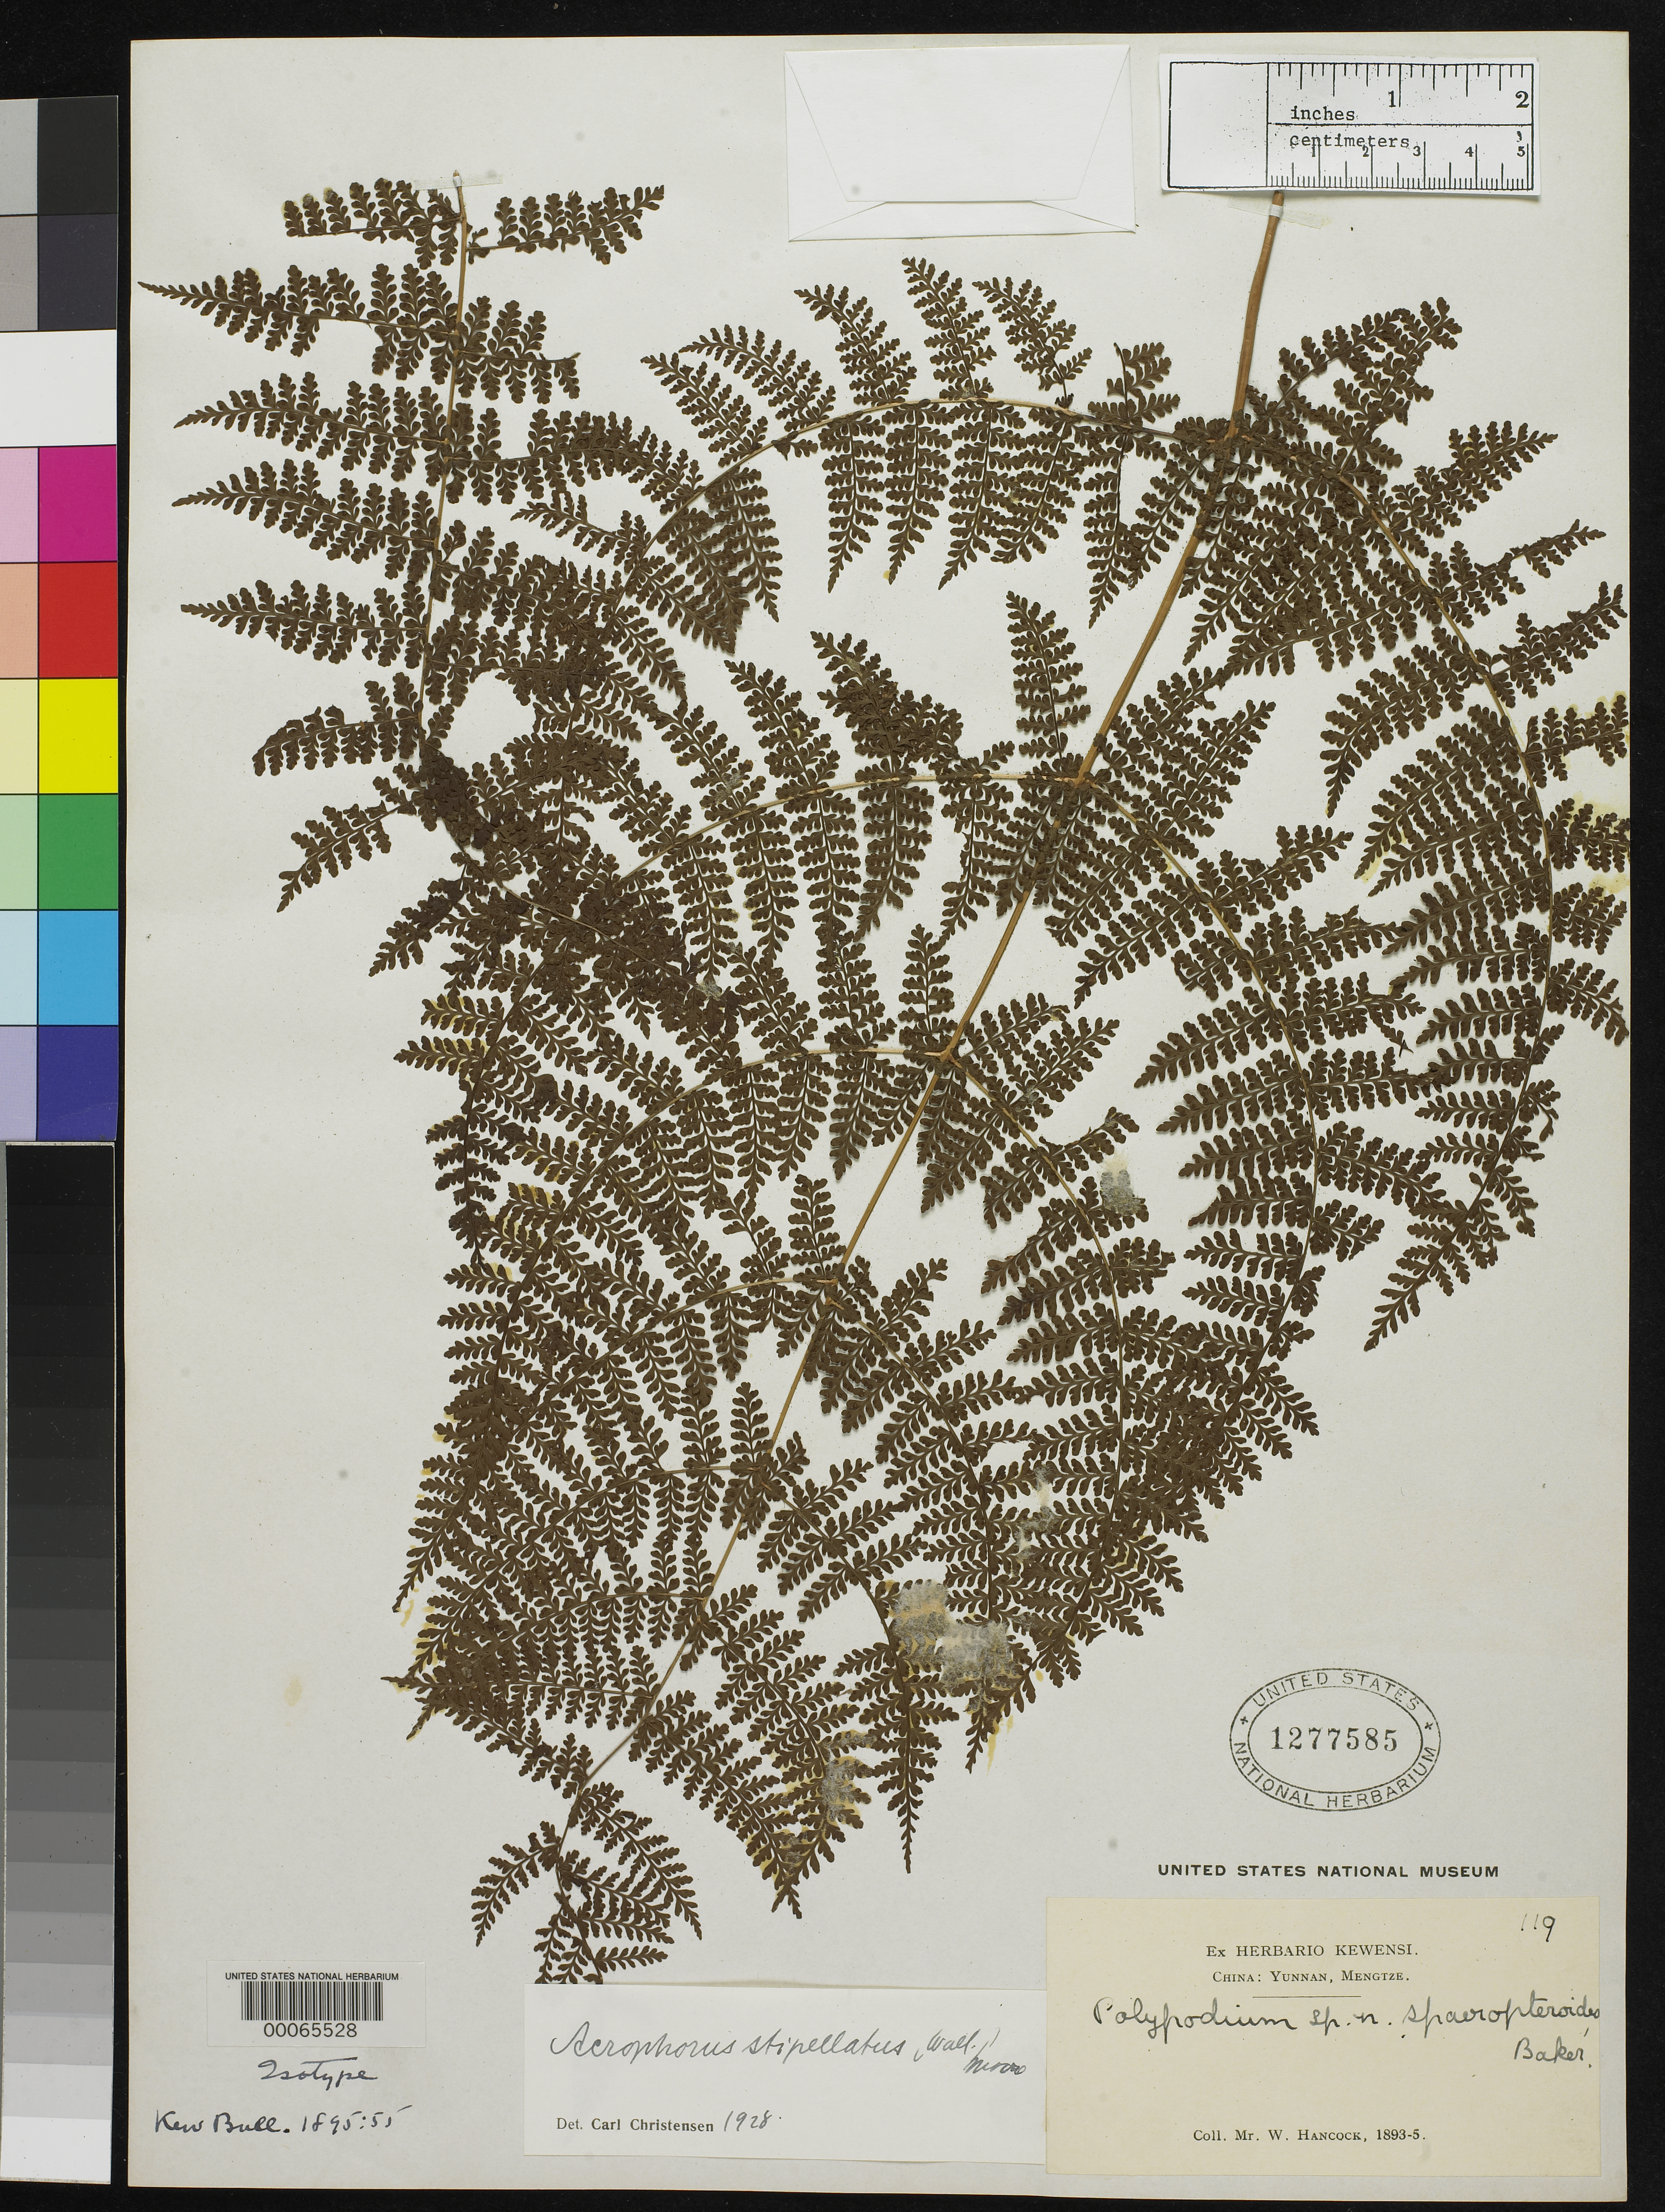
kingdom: Plantae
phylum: Tracheophyta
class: Polypodiopsida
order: Polypodiales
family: Polypodiaceae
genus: Polypodium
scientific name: Polypodium sphaeropteroides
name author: Baker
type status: Type Collection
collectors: W. Hancock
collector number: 119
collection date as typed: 1893 to -- --- 1895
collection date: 1893/1895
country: China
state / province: Yunnan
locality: Mengtze.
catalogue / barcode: US 1277585